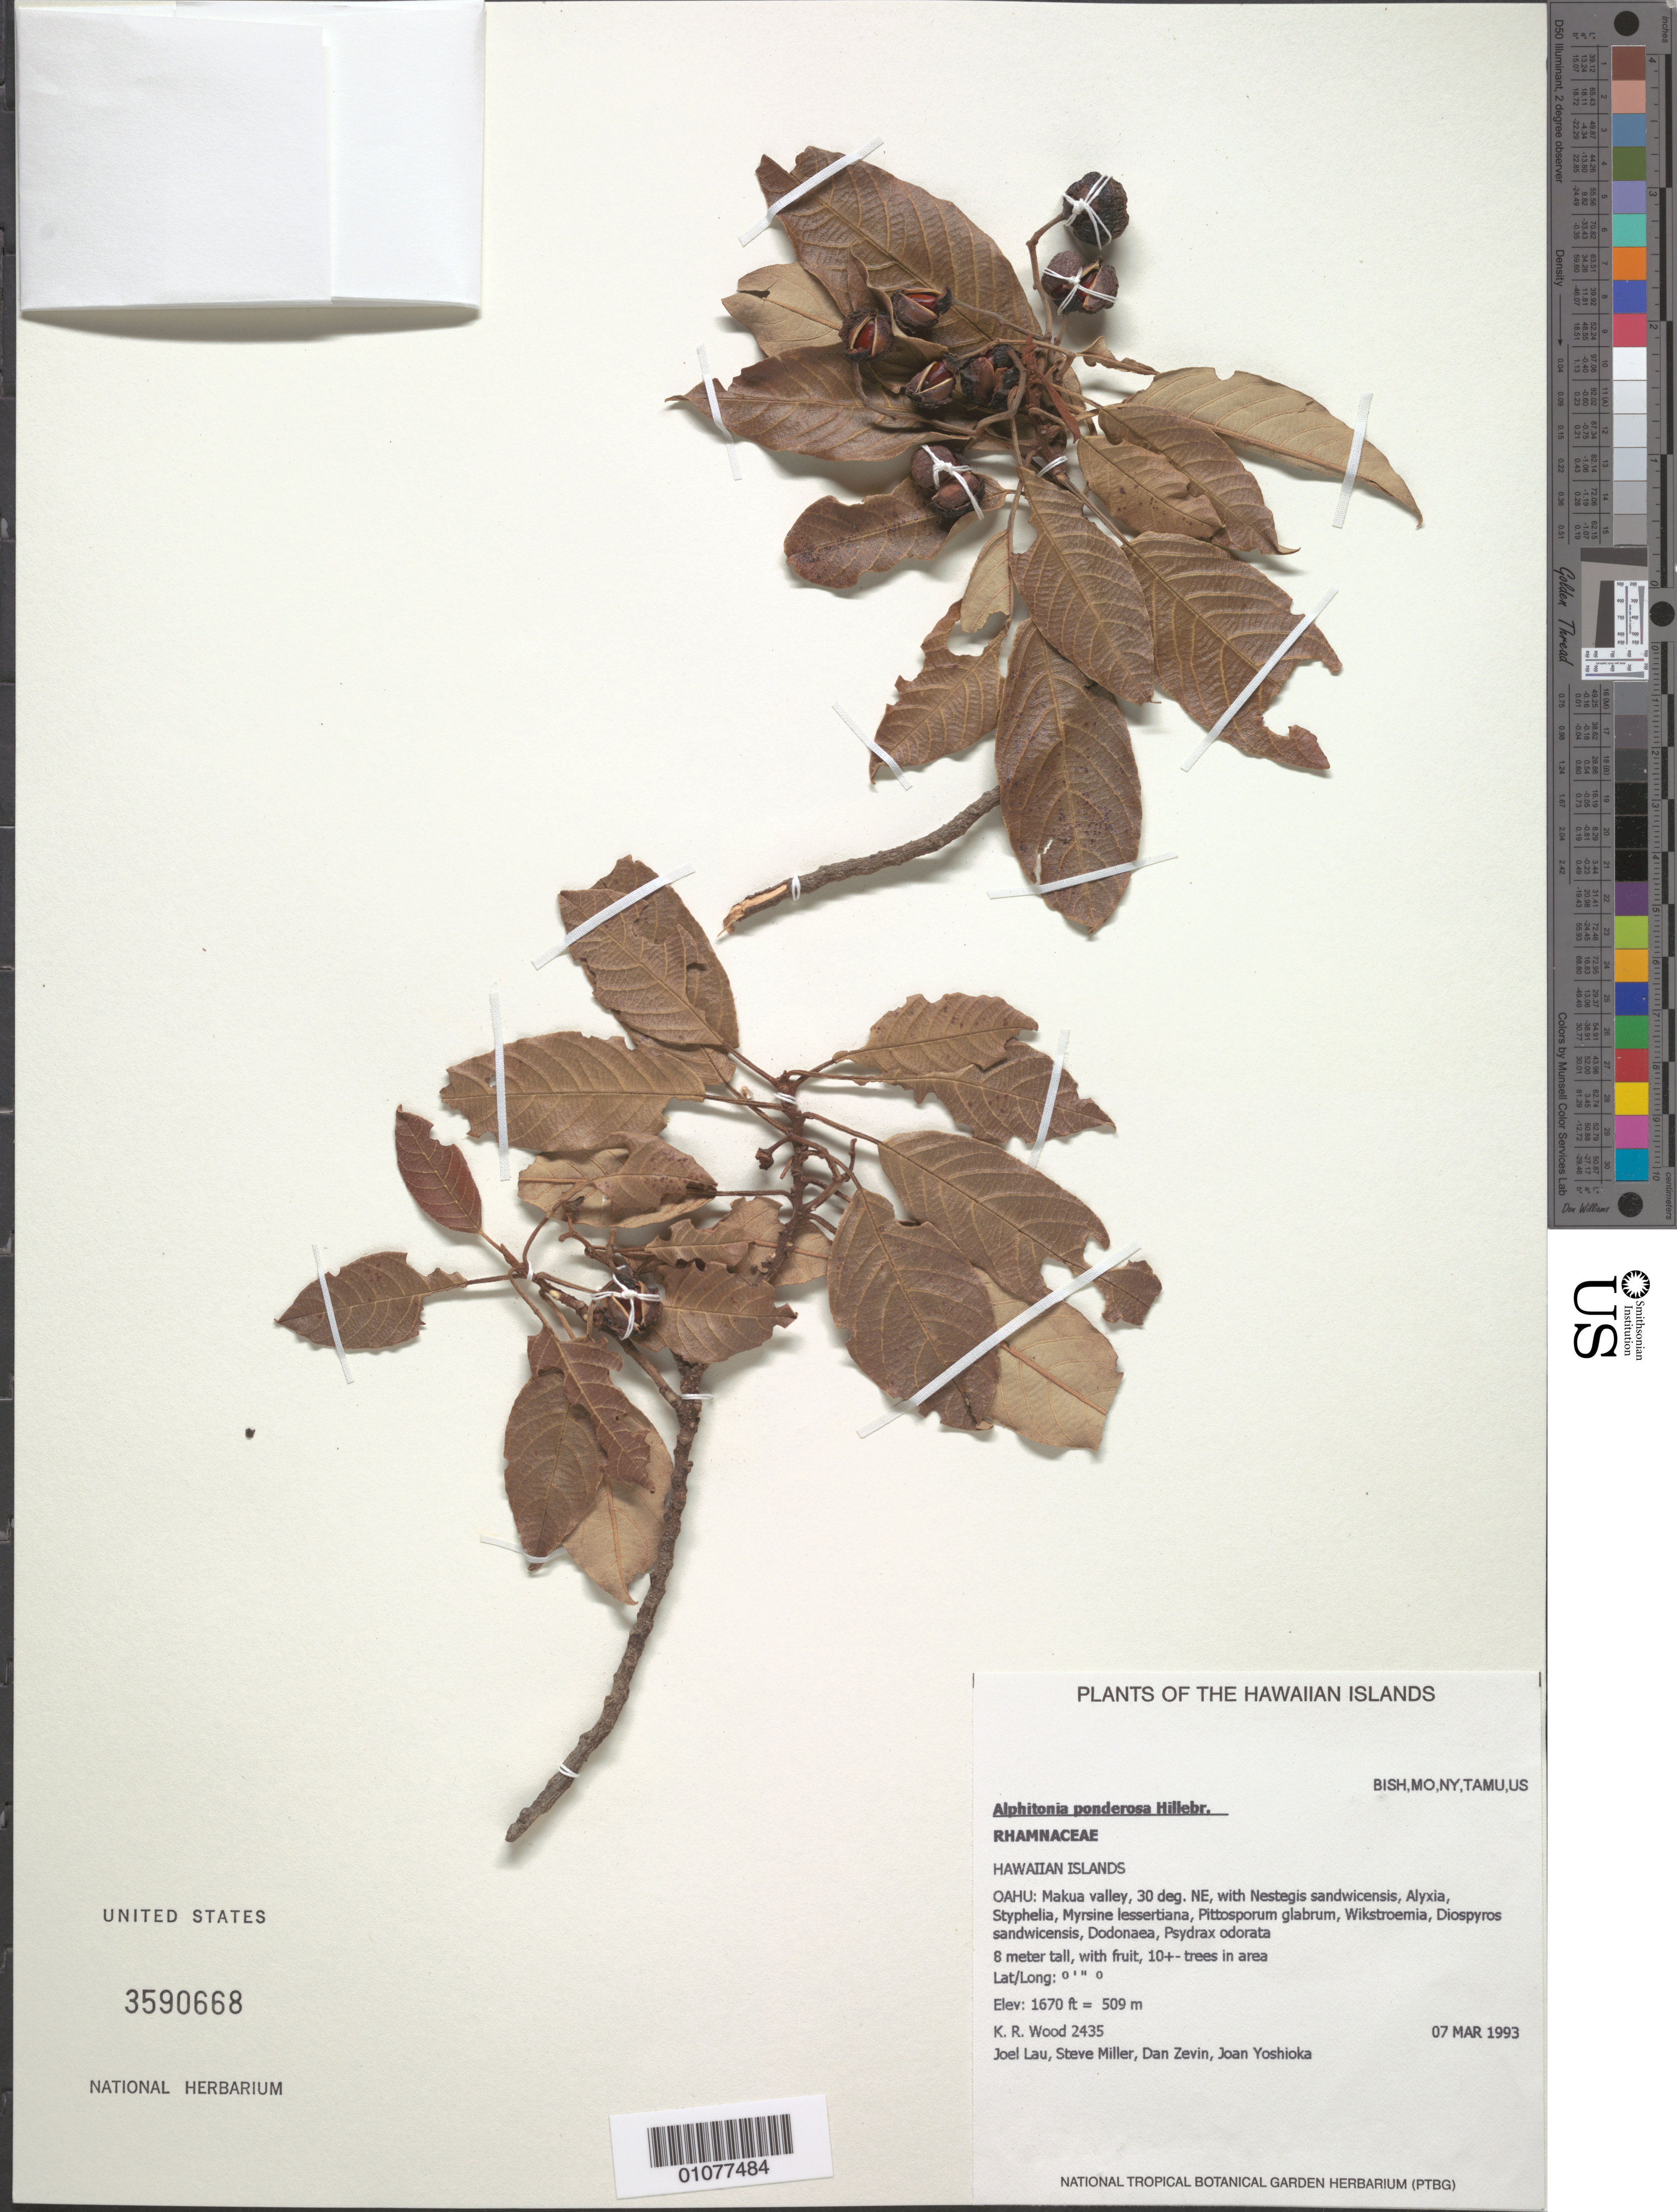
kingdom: Plantae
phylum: Tracheophyta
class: Magnoliopsida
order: Rosales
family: Rhamnaceae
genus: Alphitonia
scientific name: Alphitonia ponderosa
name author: Hillebr.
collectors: K. R. Wood, J. Lau, S. Miller, D. Zevin & J. Yoshioka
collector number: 2435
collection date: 1993-03-07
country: United States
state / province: Hawaii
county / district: Honolulu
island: Oahu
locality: Makua valley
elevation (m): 509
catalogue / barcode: US 3590668